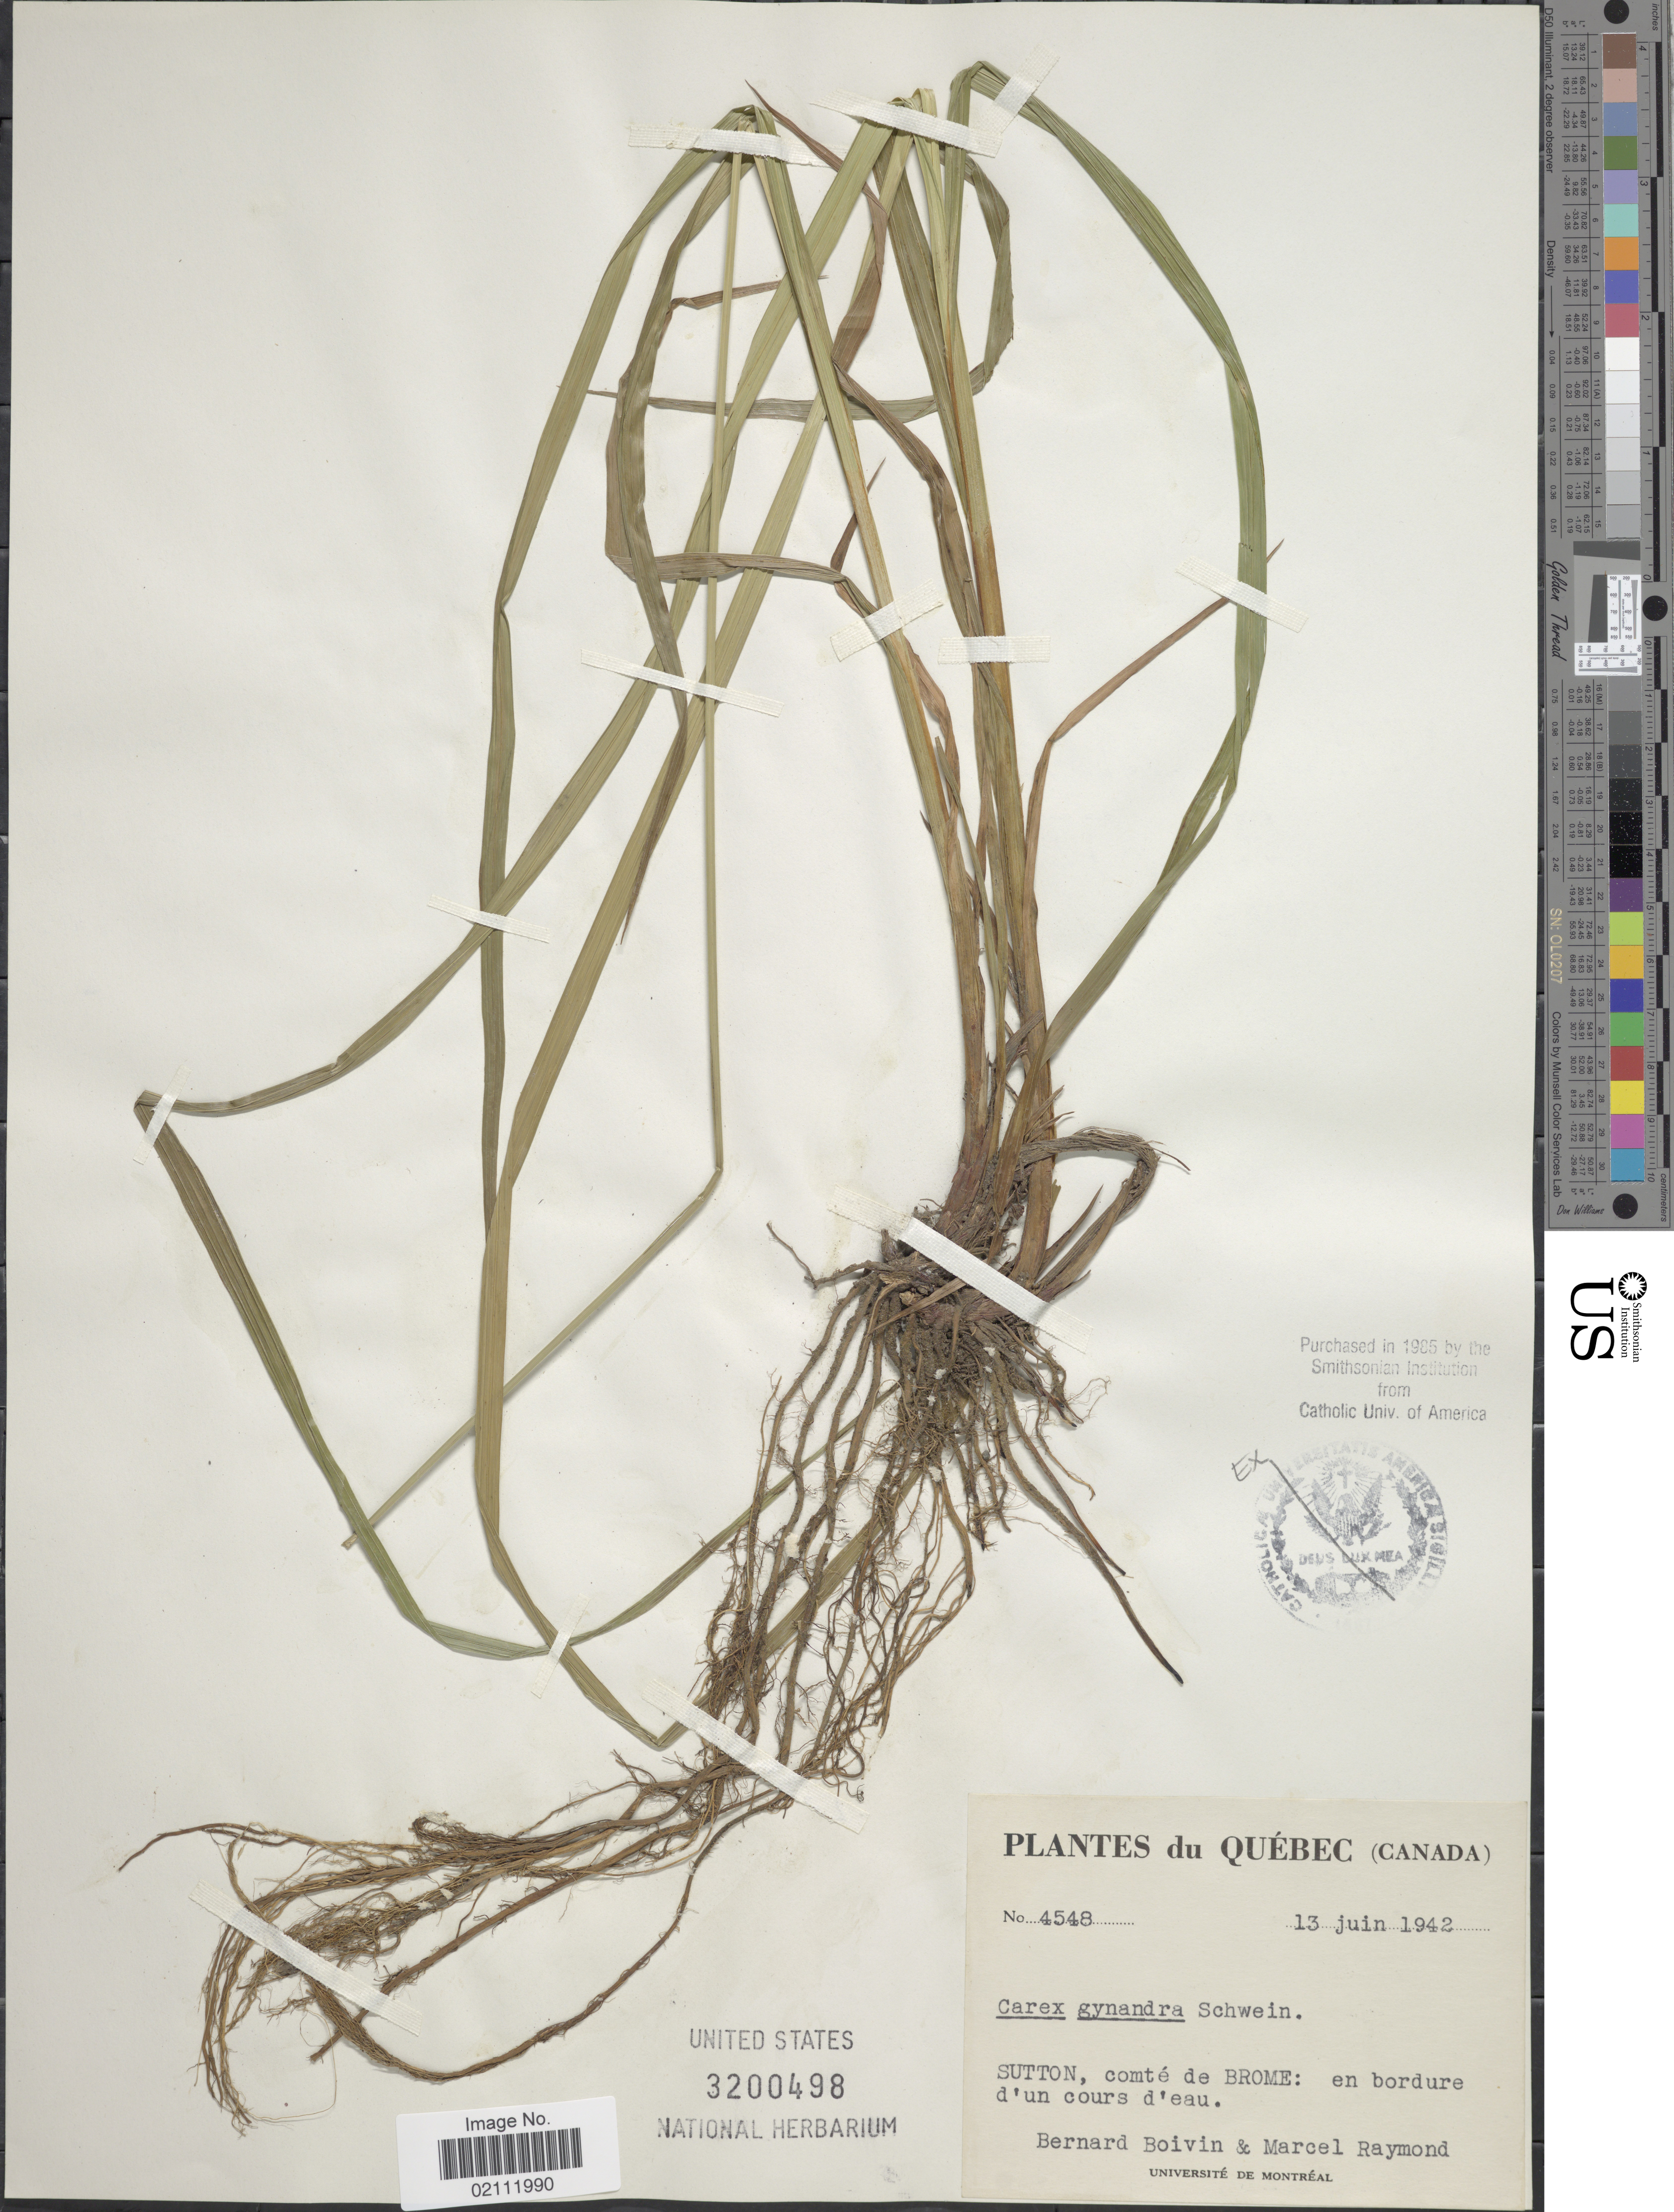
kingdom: Plantae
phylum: Tracheophyta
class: Liliopsida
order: Poales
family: Cyperaceae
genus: Carex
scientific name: Carex gynandra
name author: Schwein.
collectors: J. R. B. Boivin & M. Raymond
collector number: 4548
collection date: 1942-06-13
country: Canada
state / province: Quebec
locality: Sutton, comte de Brome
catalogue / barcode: US 3200498